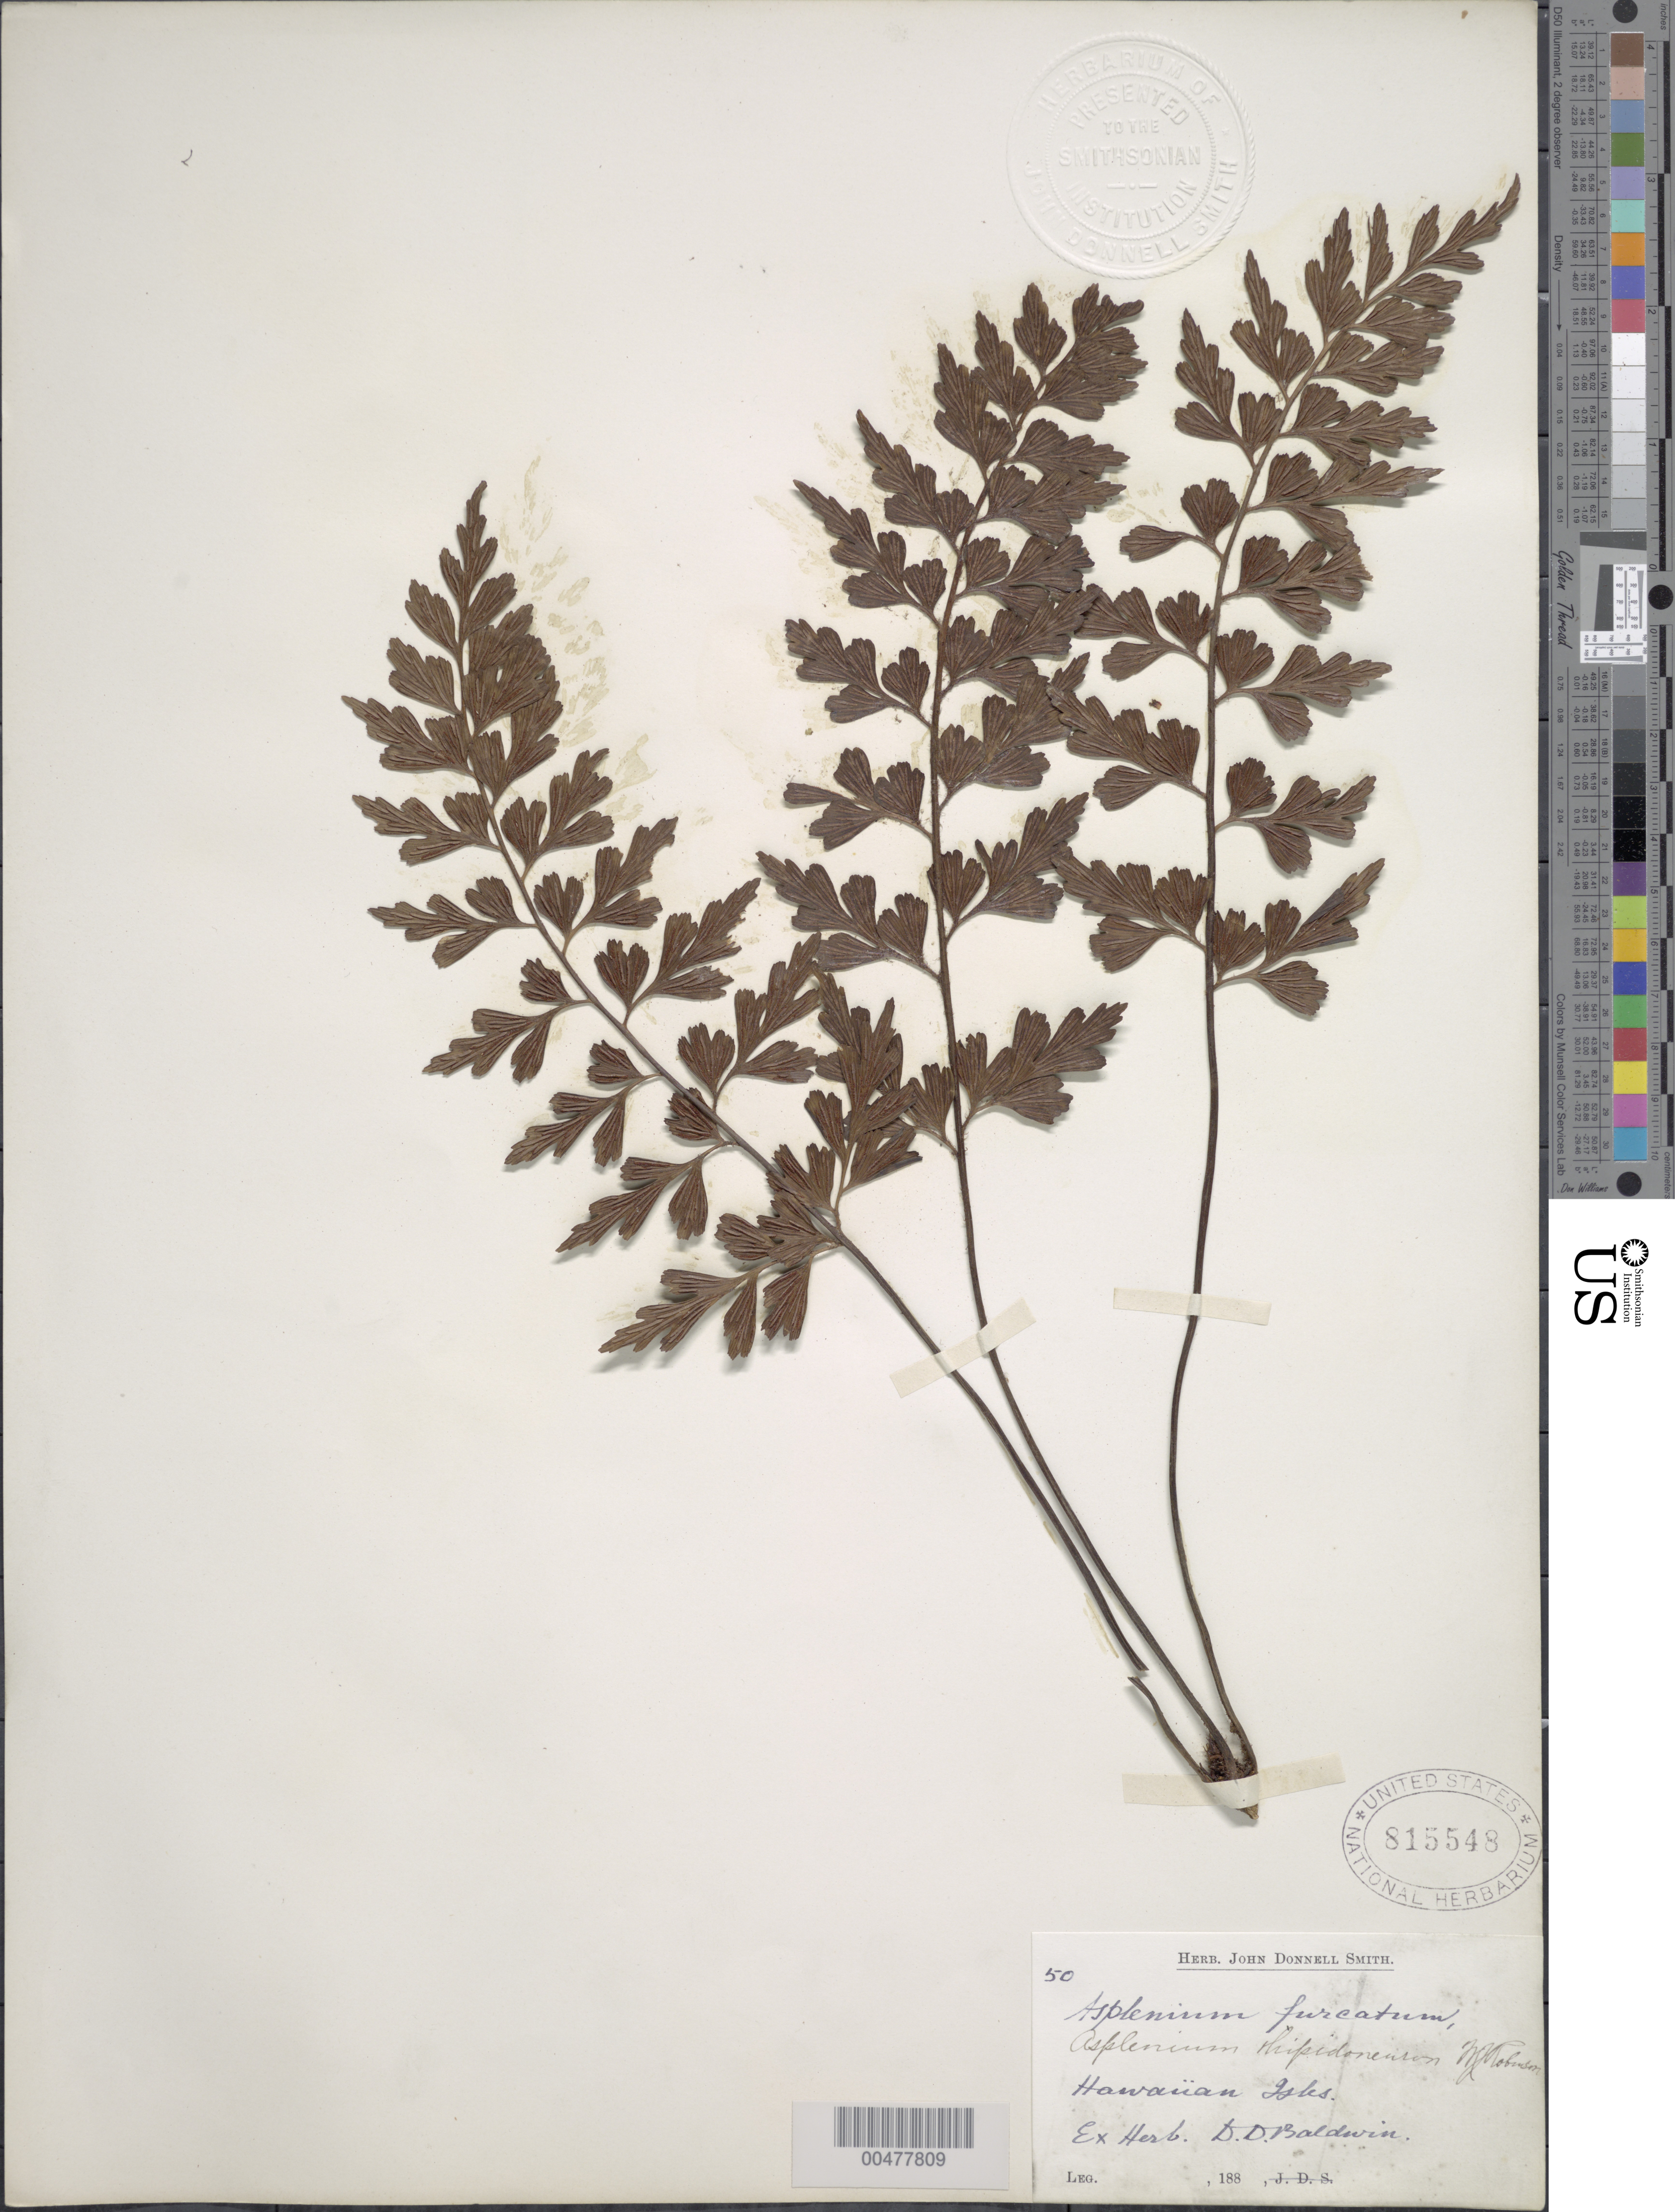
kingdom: Plantae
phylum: Tracheophyta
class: Polypodiopsida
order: Polypodiales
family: Aspleniaceae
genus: Asplenium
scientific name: Asplenium aethiopicum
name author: (Burm. f.) Bech.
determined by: Wagner, W. L., (BOT), Smithsonian Institution - National Museum of Natural History (UNITED STATES)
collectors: D. Baldwin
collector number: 50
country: United States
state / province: Hawaii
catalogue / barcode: US 815548